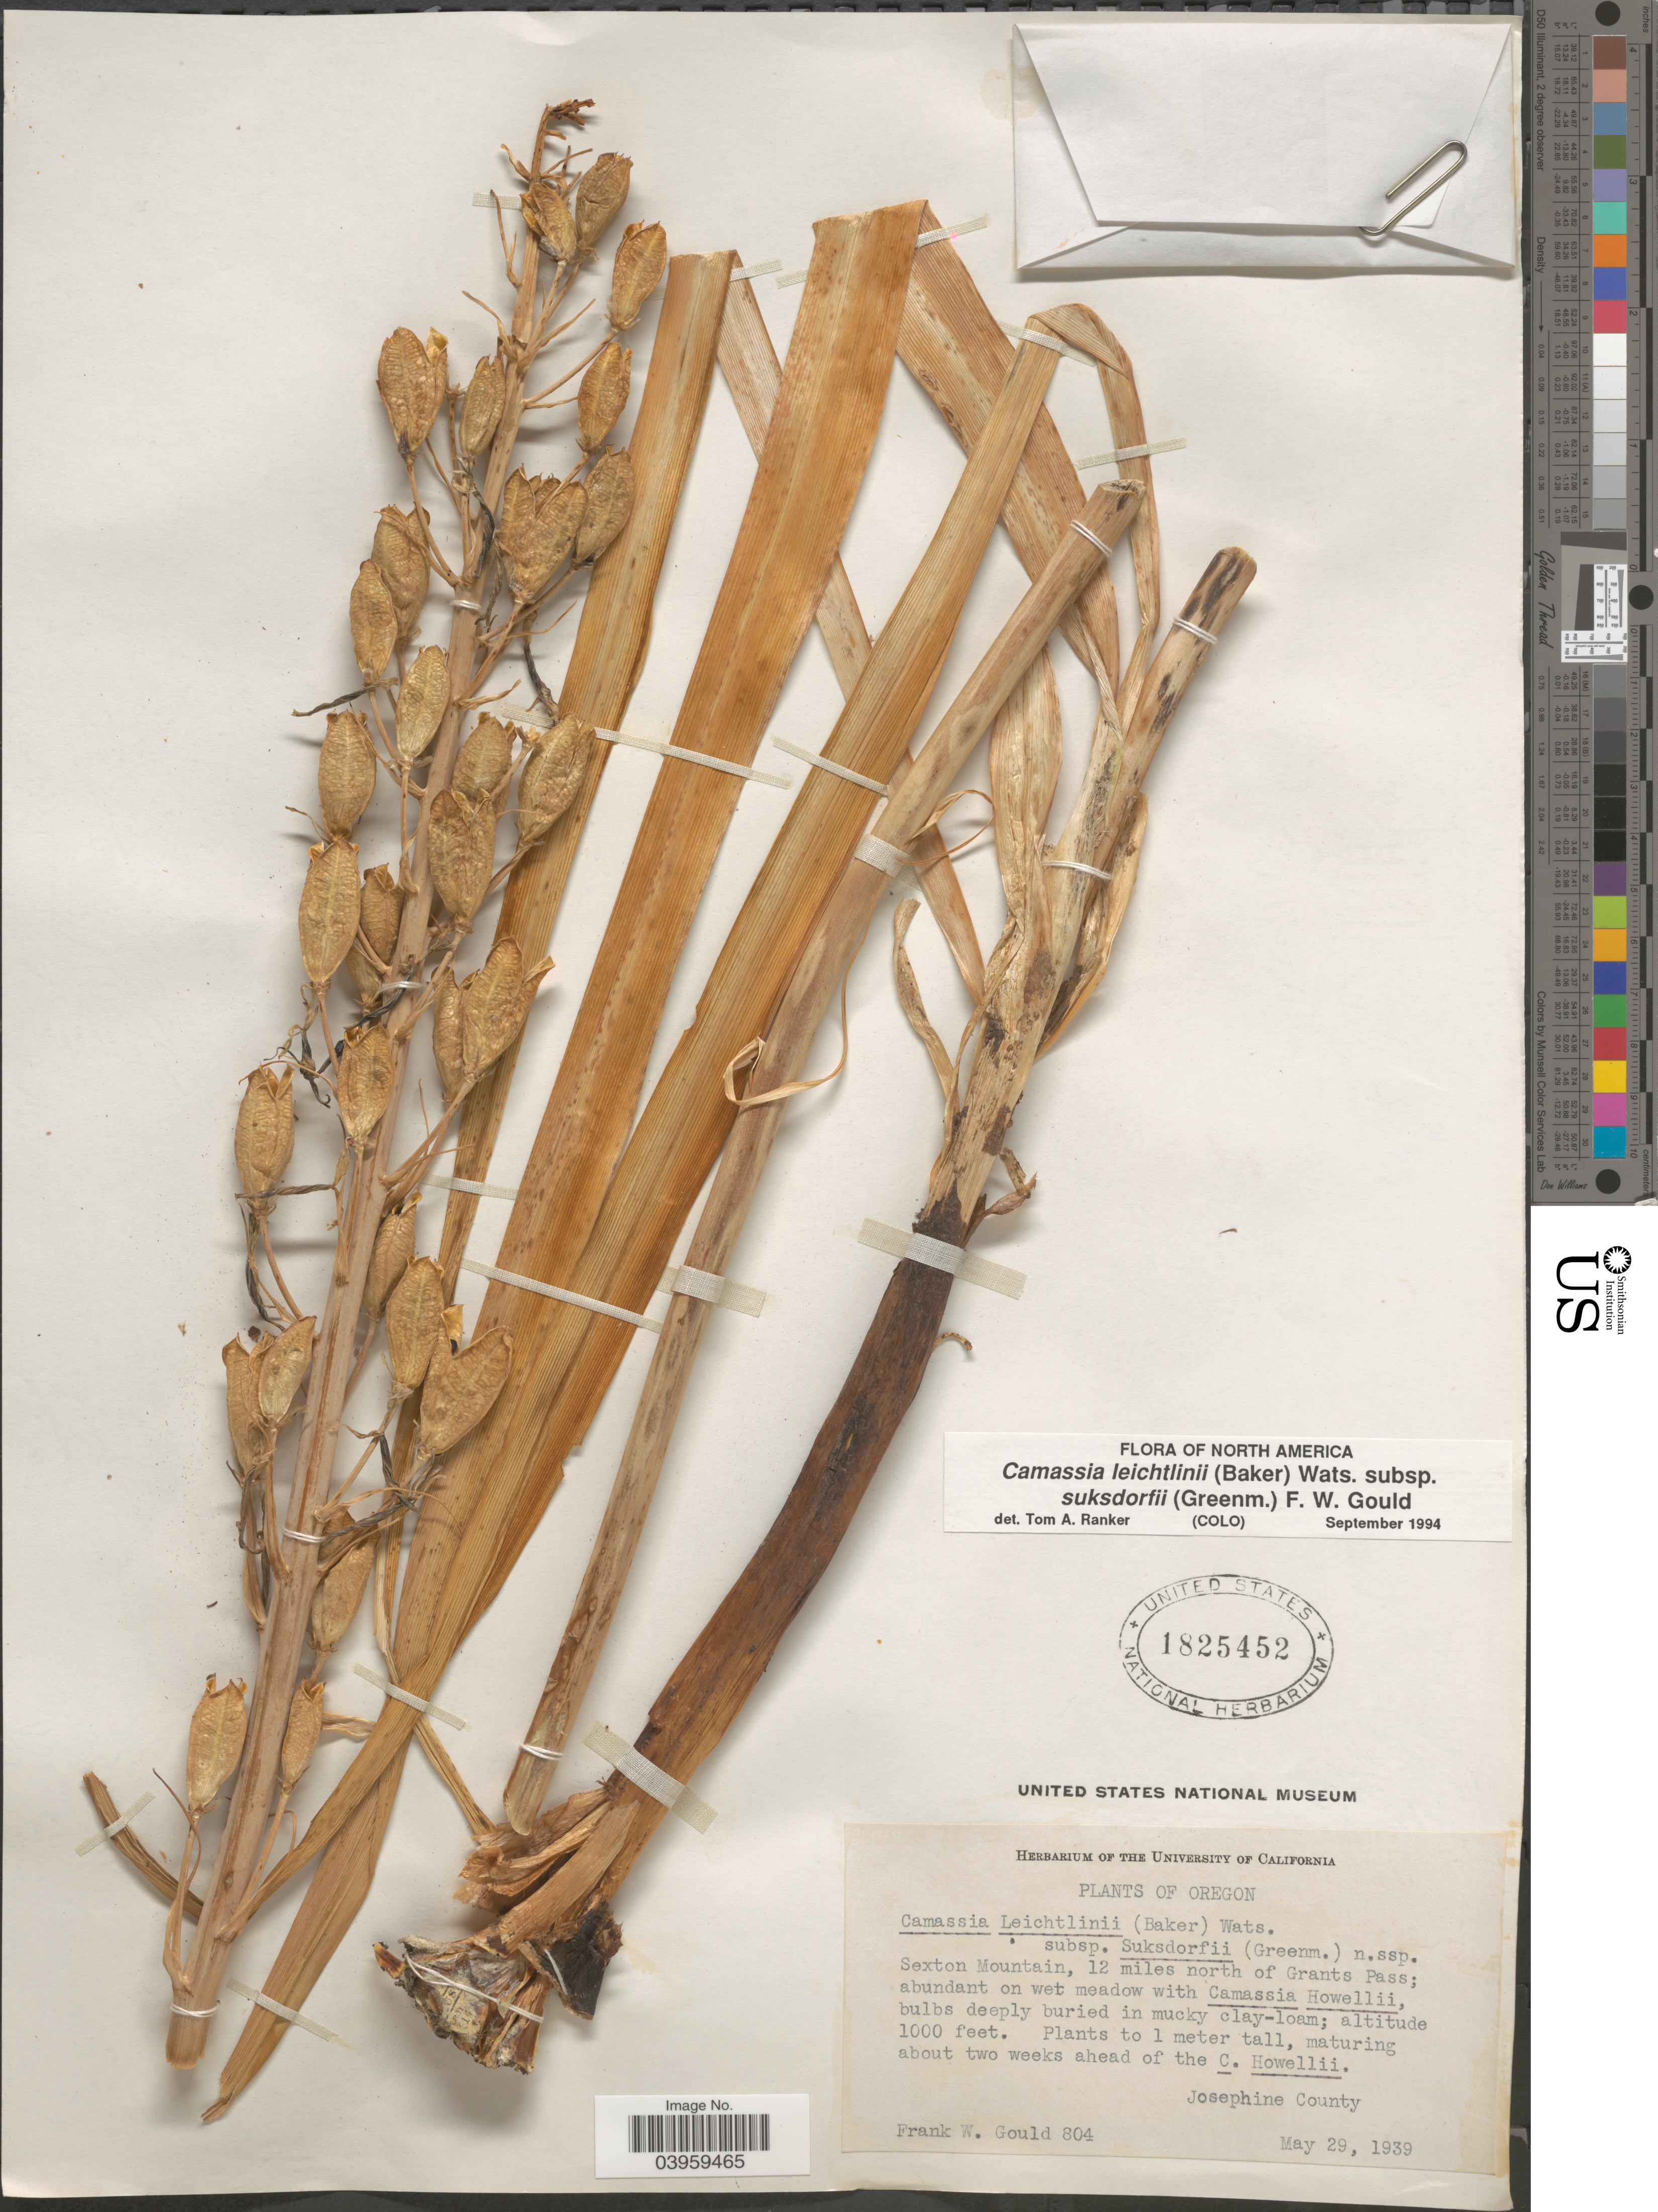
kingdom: Plantae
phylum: Tracheophyta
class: Liliopsida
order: Asparagales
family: Asparagaceae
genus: Camassia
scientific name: Camassia leichtlinii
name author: (Baker) S. Watson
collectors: F. W. Gould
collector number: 804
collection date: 1939-05-29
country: United States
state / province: Oregon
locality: Sexton Mountain, 12 miles north of Grants Pass. Josephine County.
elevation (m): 305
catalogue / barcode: US 1825452